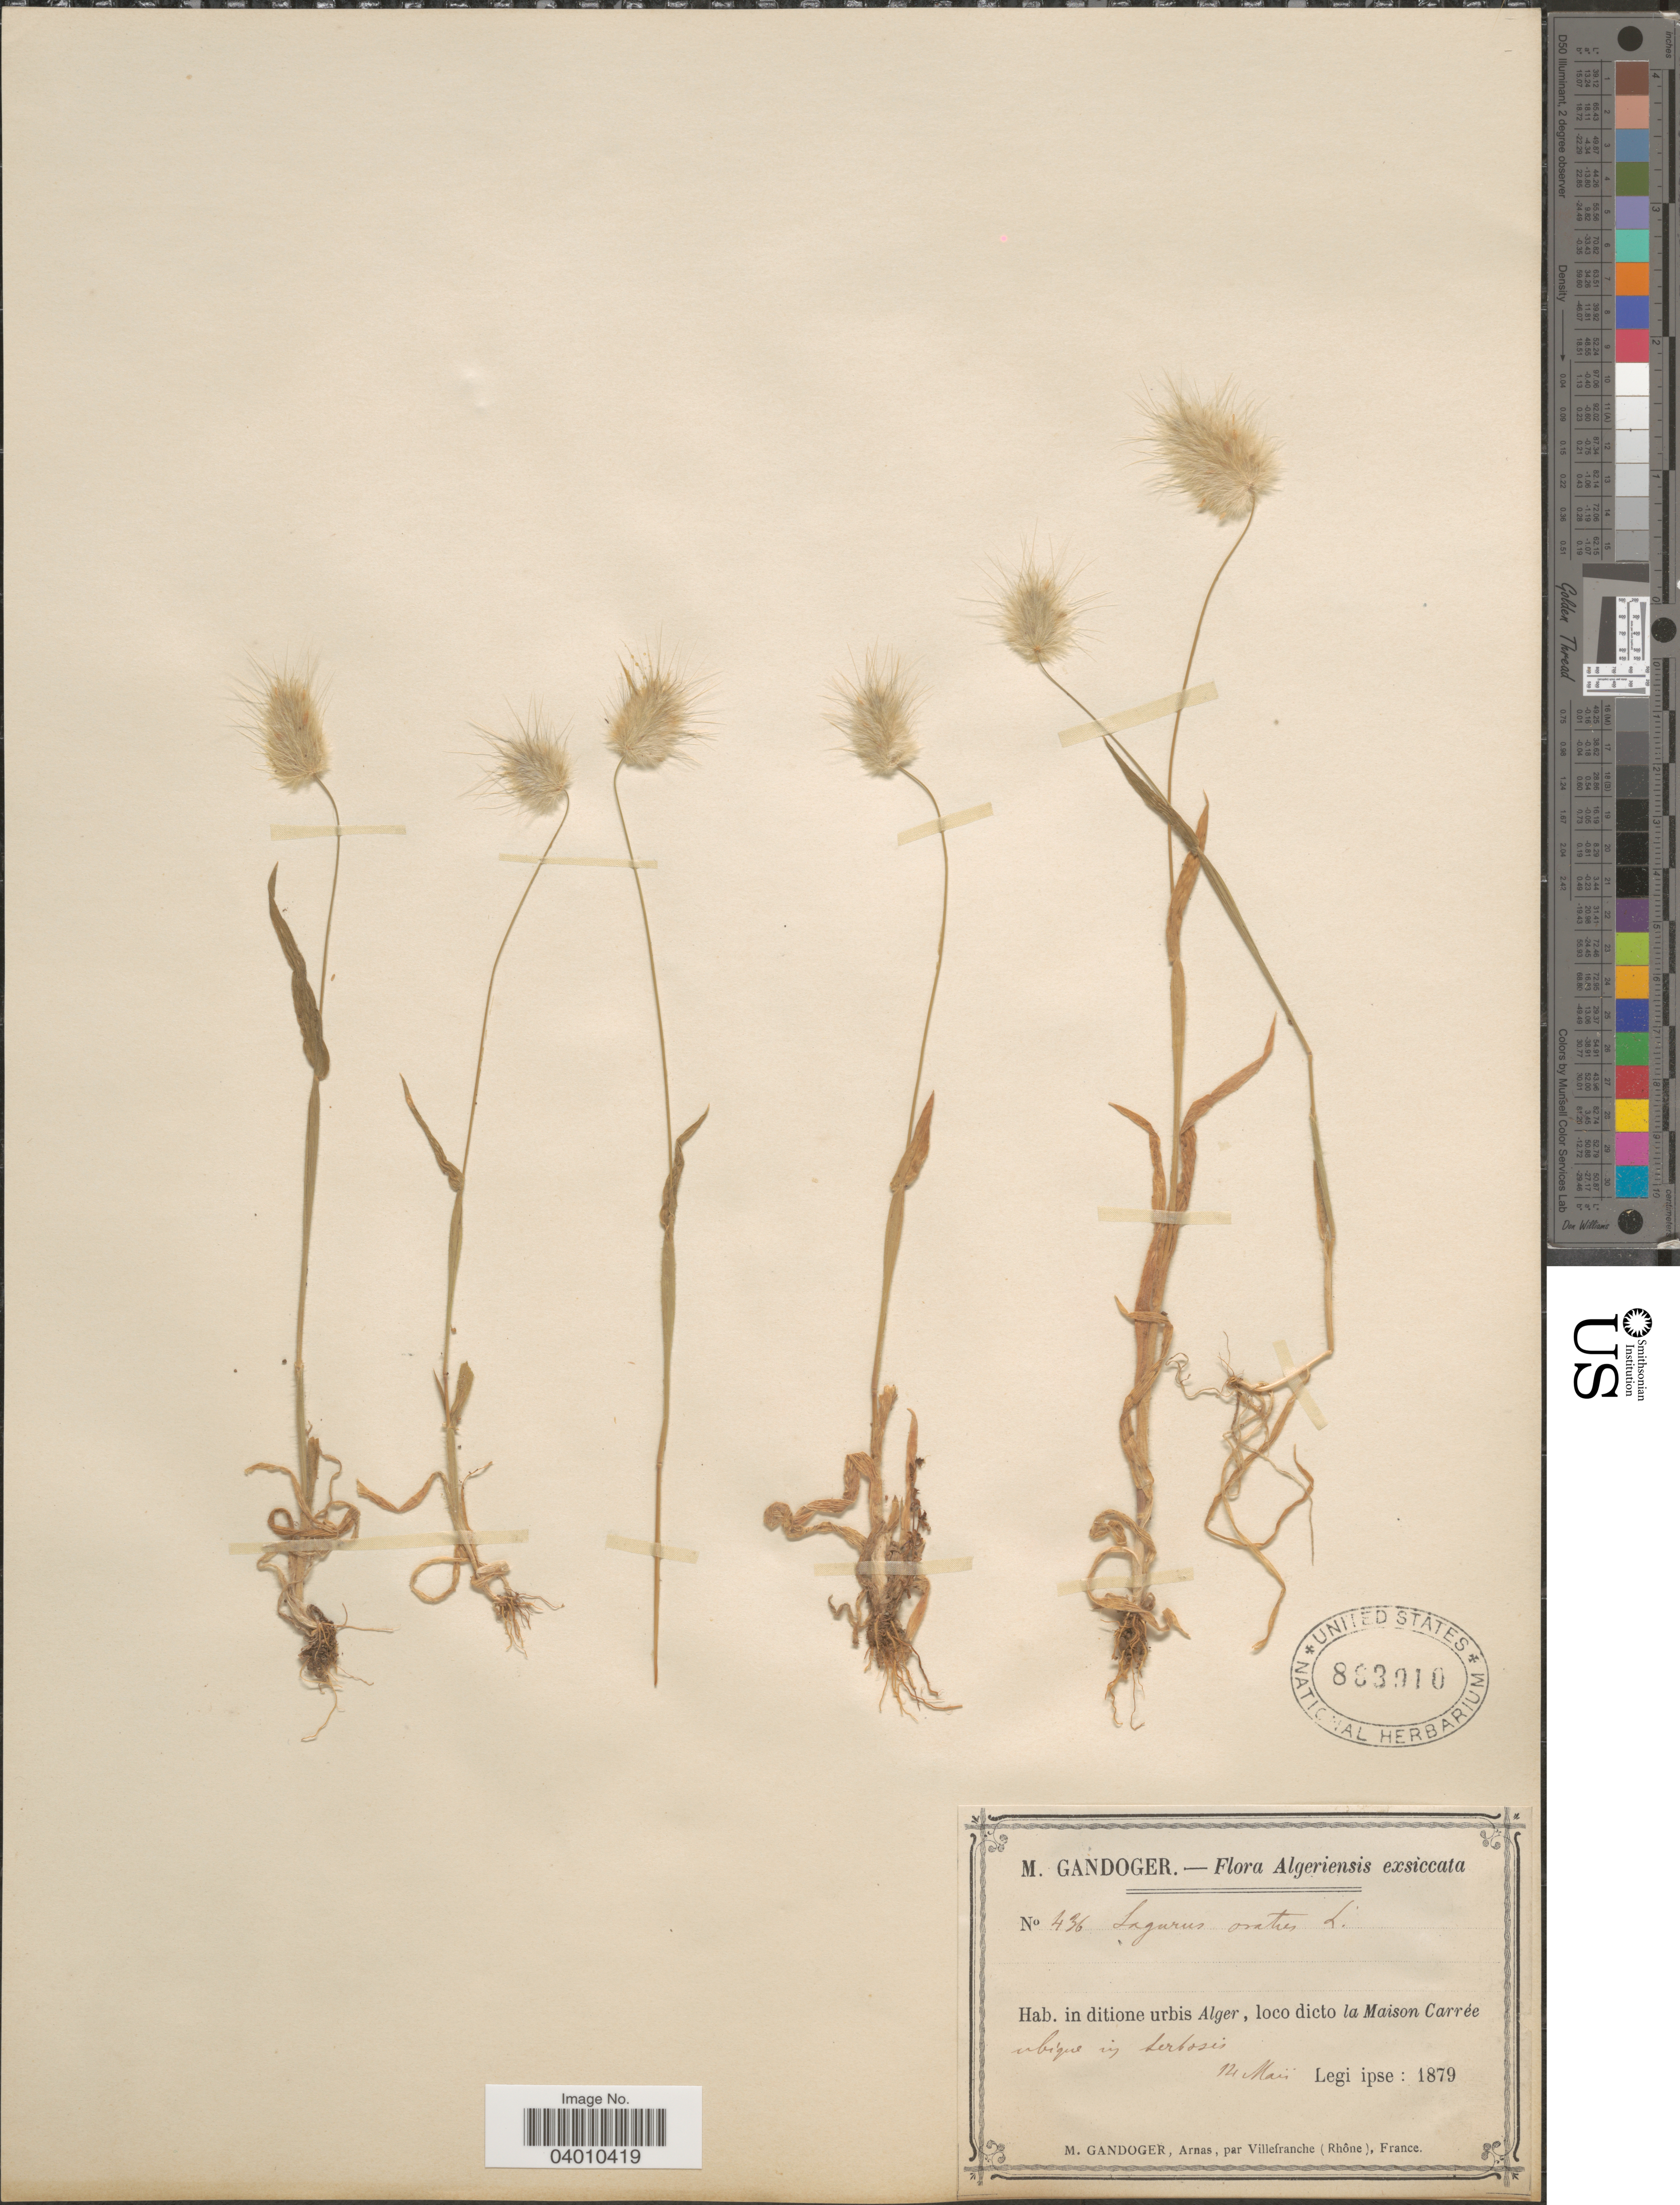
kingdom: Plantae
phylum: Tracheophyta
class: Liliopsida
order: Poales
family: Poaceae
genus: Lagurus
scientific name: Lagurus ovatus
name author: L.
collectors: M. Gandoger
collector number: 436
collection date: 1879-05-14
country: Algeria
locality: In ditione urbis Alger, loco dicto la Maison Carrée.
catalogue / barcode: US 883910